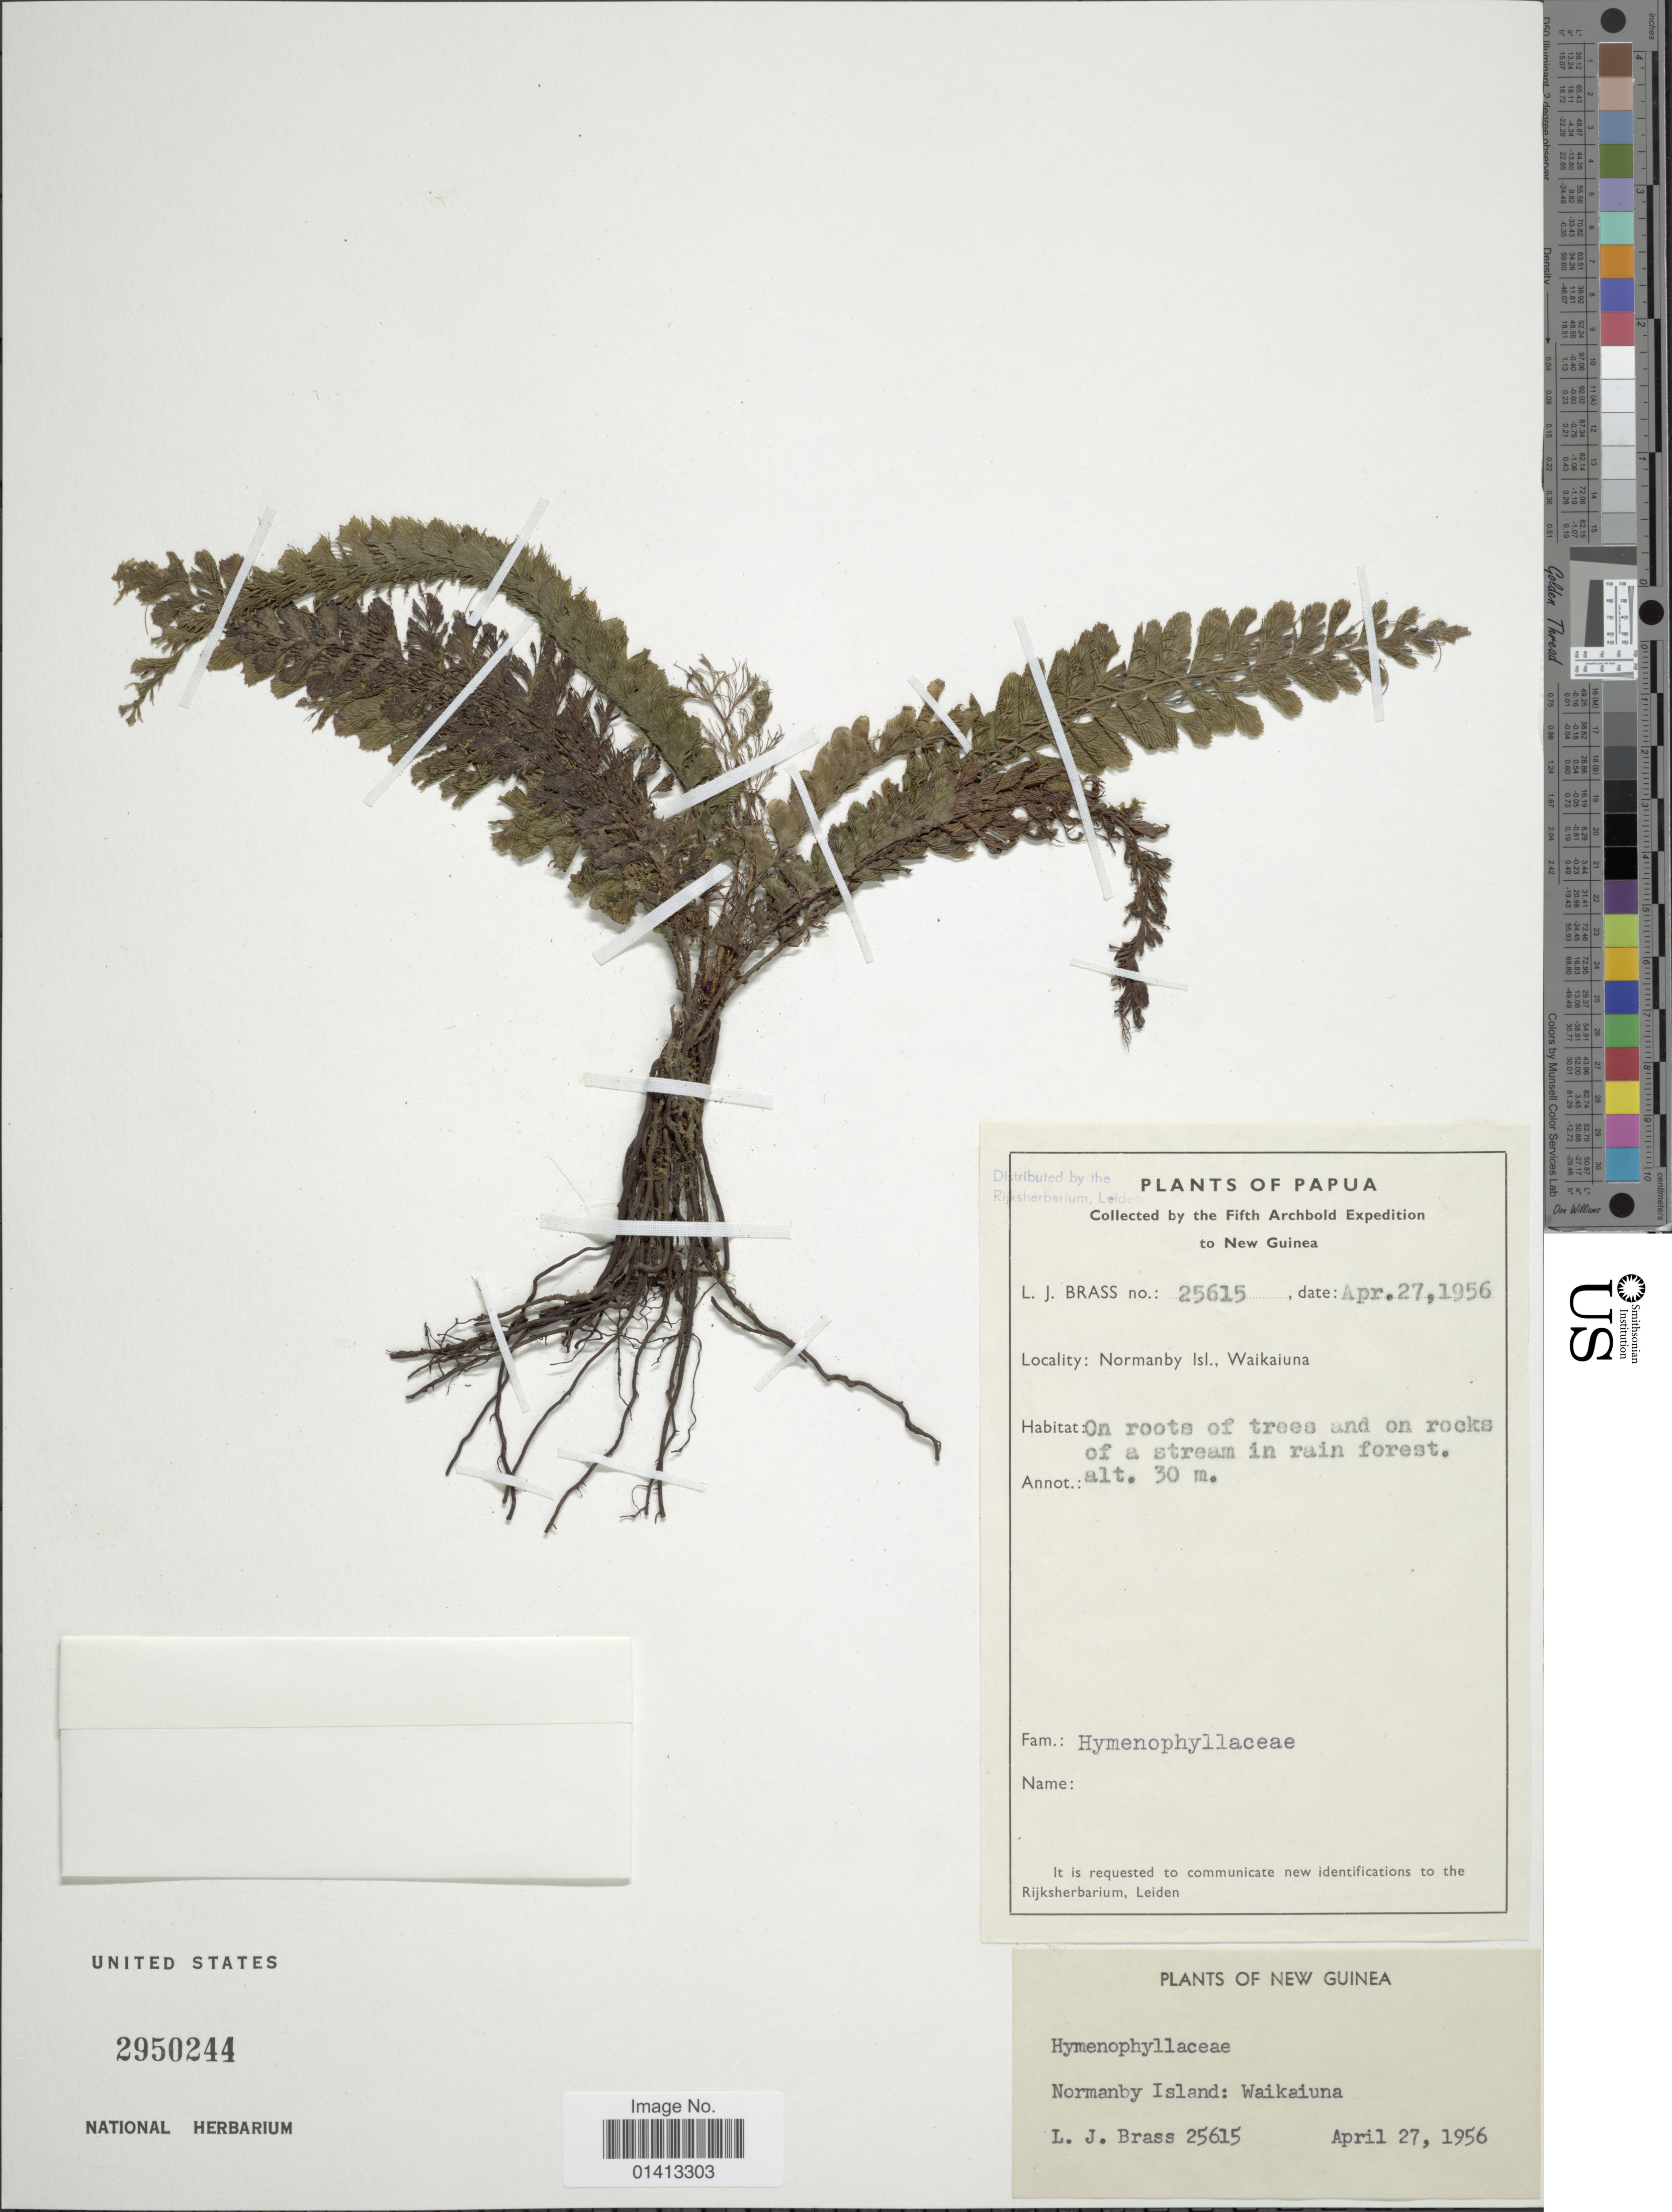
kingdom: Plantae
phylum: Tracheophyta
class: Polypodiopsida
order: Hymenophyllales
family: Hymenophyllaceae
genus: Crepidomanes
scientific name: Crepidomanes sp.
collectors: L. J. Brass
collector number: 25615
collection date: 1956-04-27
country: Papua New Guinea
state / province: Milne Bay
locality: Normanby Isl., Waikaiuna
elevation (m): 30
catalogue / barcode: US 2950244